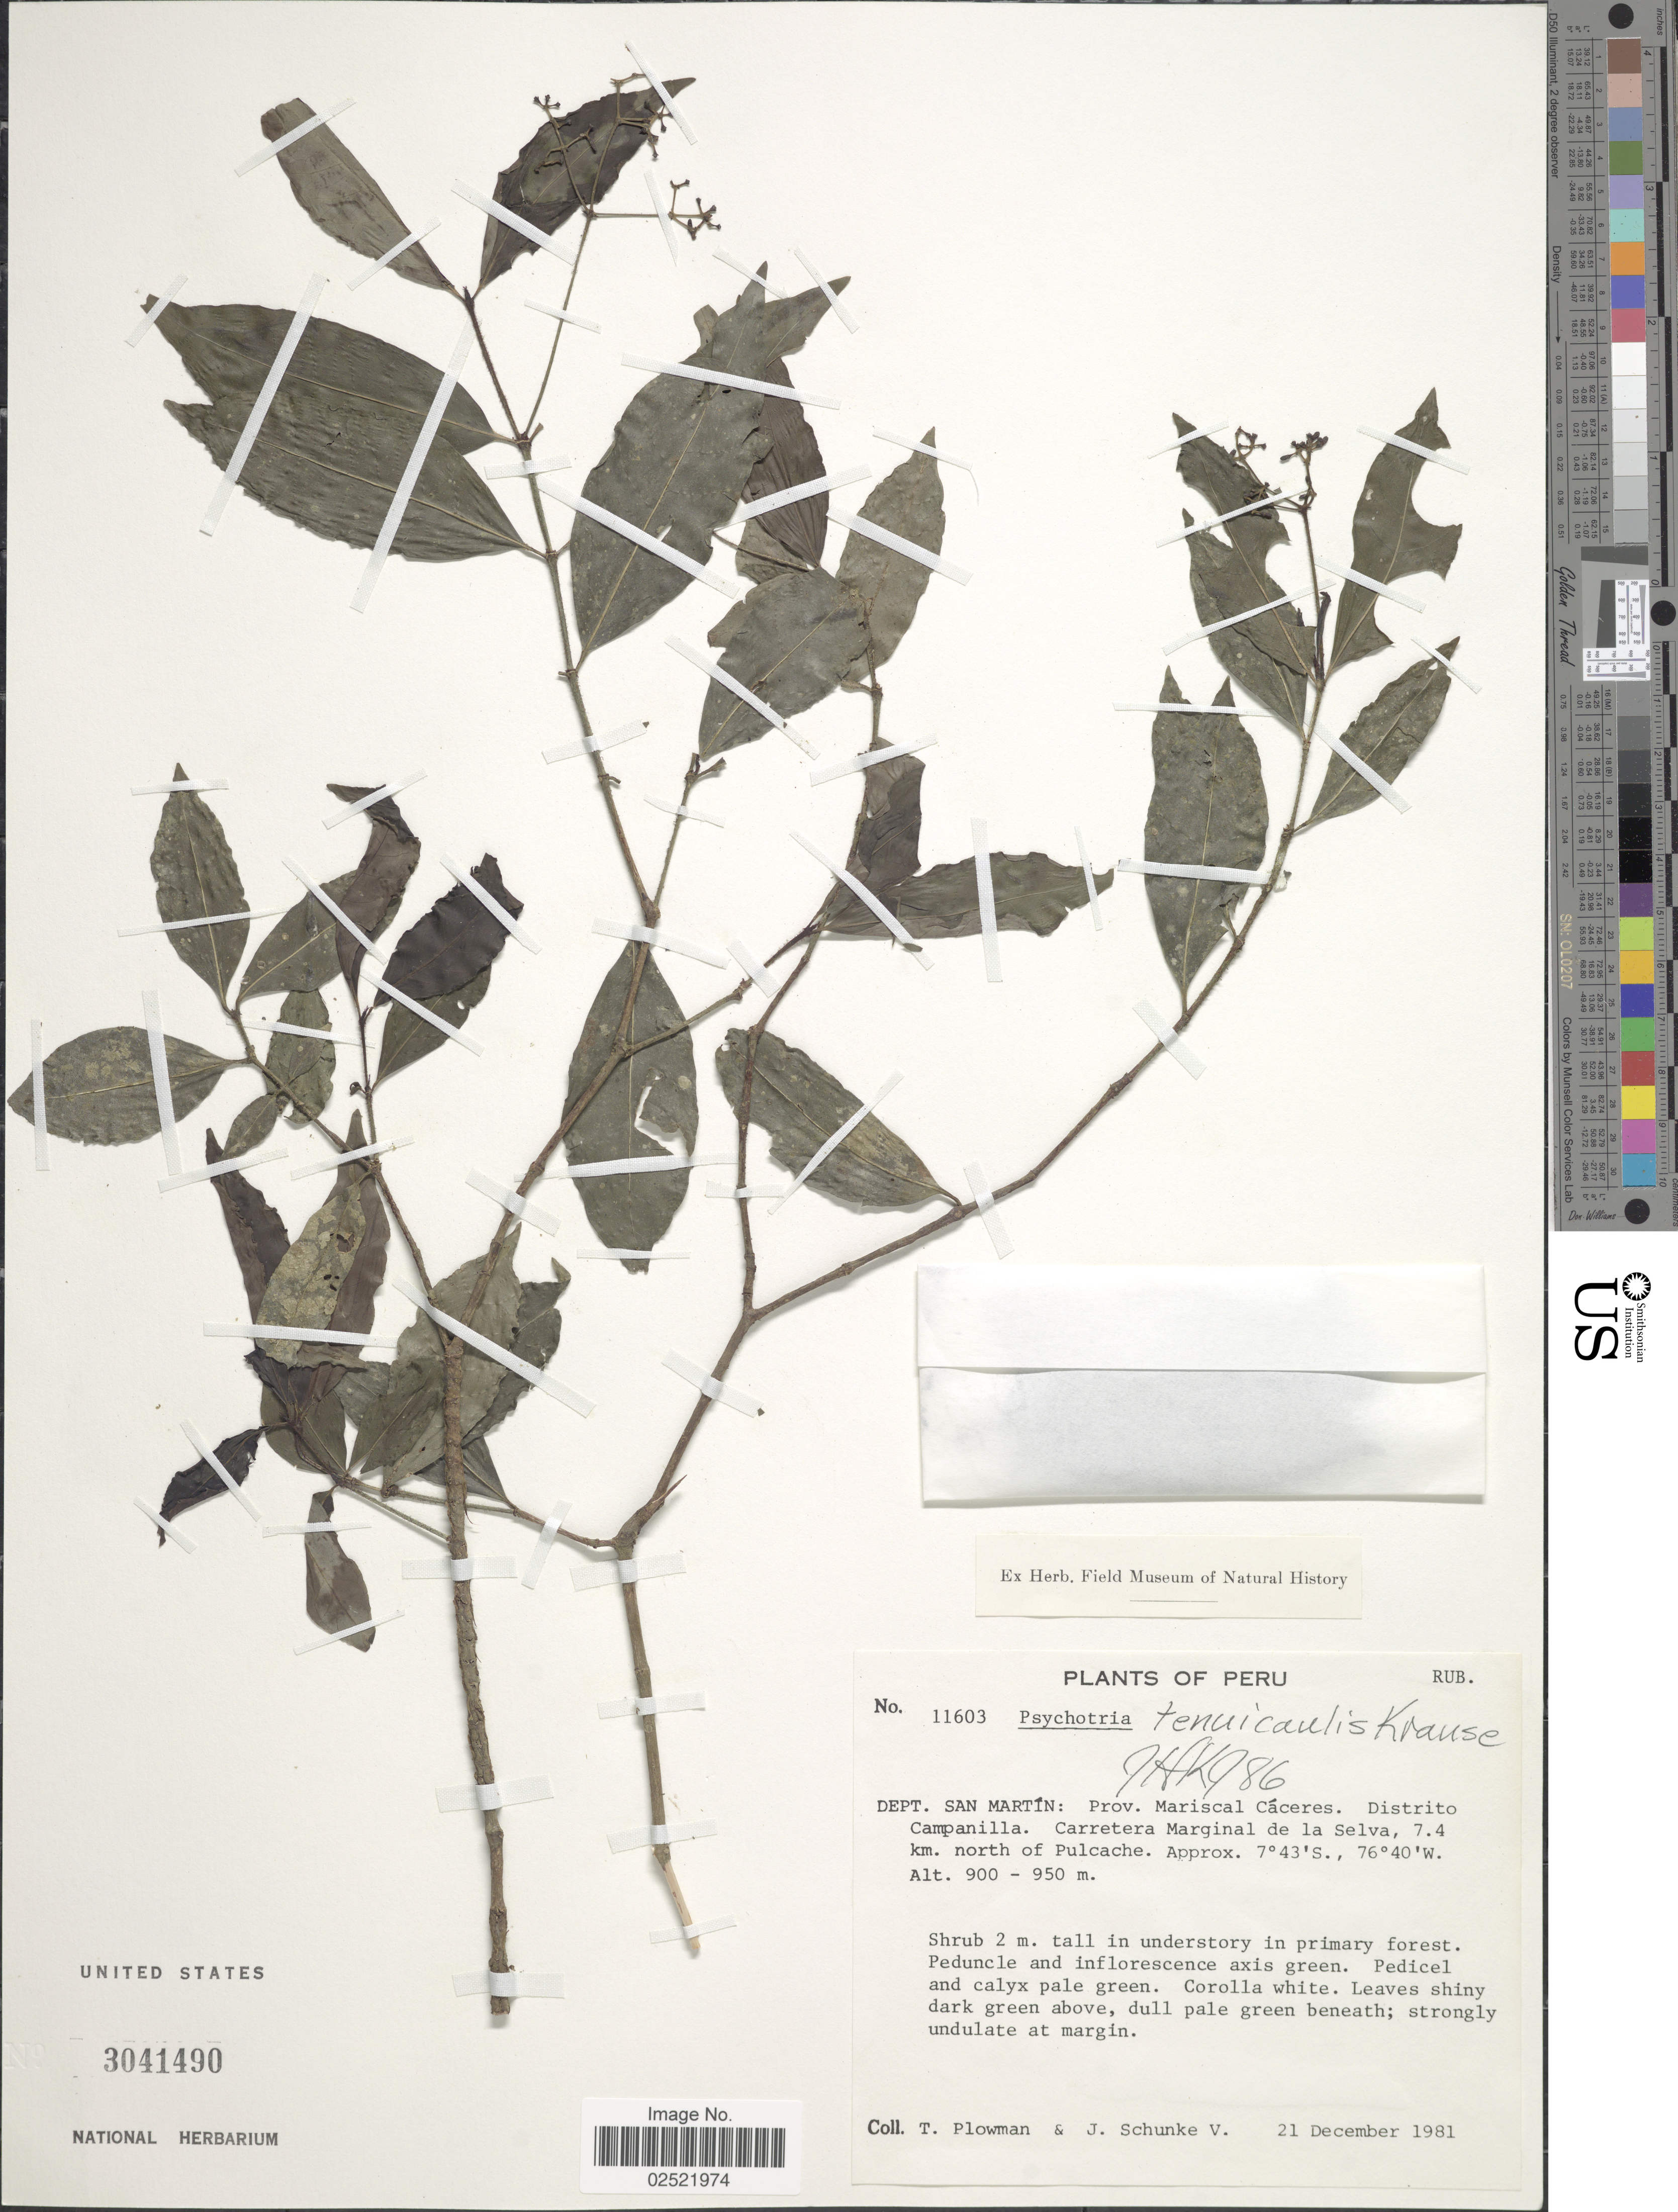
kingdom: Plantae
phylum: Tracheophyta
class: Magnoliopsida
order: Gentianales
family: Rubiaceae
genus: Psychotria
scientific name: Psychotria tenuicaulis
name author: K. Krause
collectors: T. Plowman & J. Schunke Vigo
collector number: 11603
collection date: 1981-12-21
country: Peru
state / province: San Martín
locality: Prov. Mariscal Caceres, Distrito Campanilla, Carretera Marhinal de la Selva, 7.4 km north of Pulcache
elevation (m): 900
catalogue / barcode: US 3041490